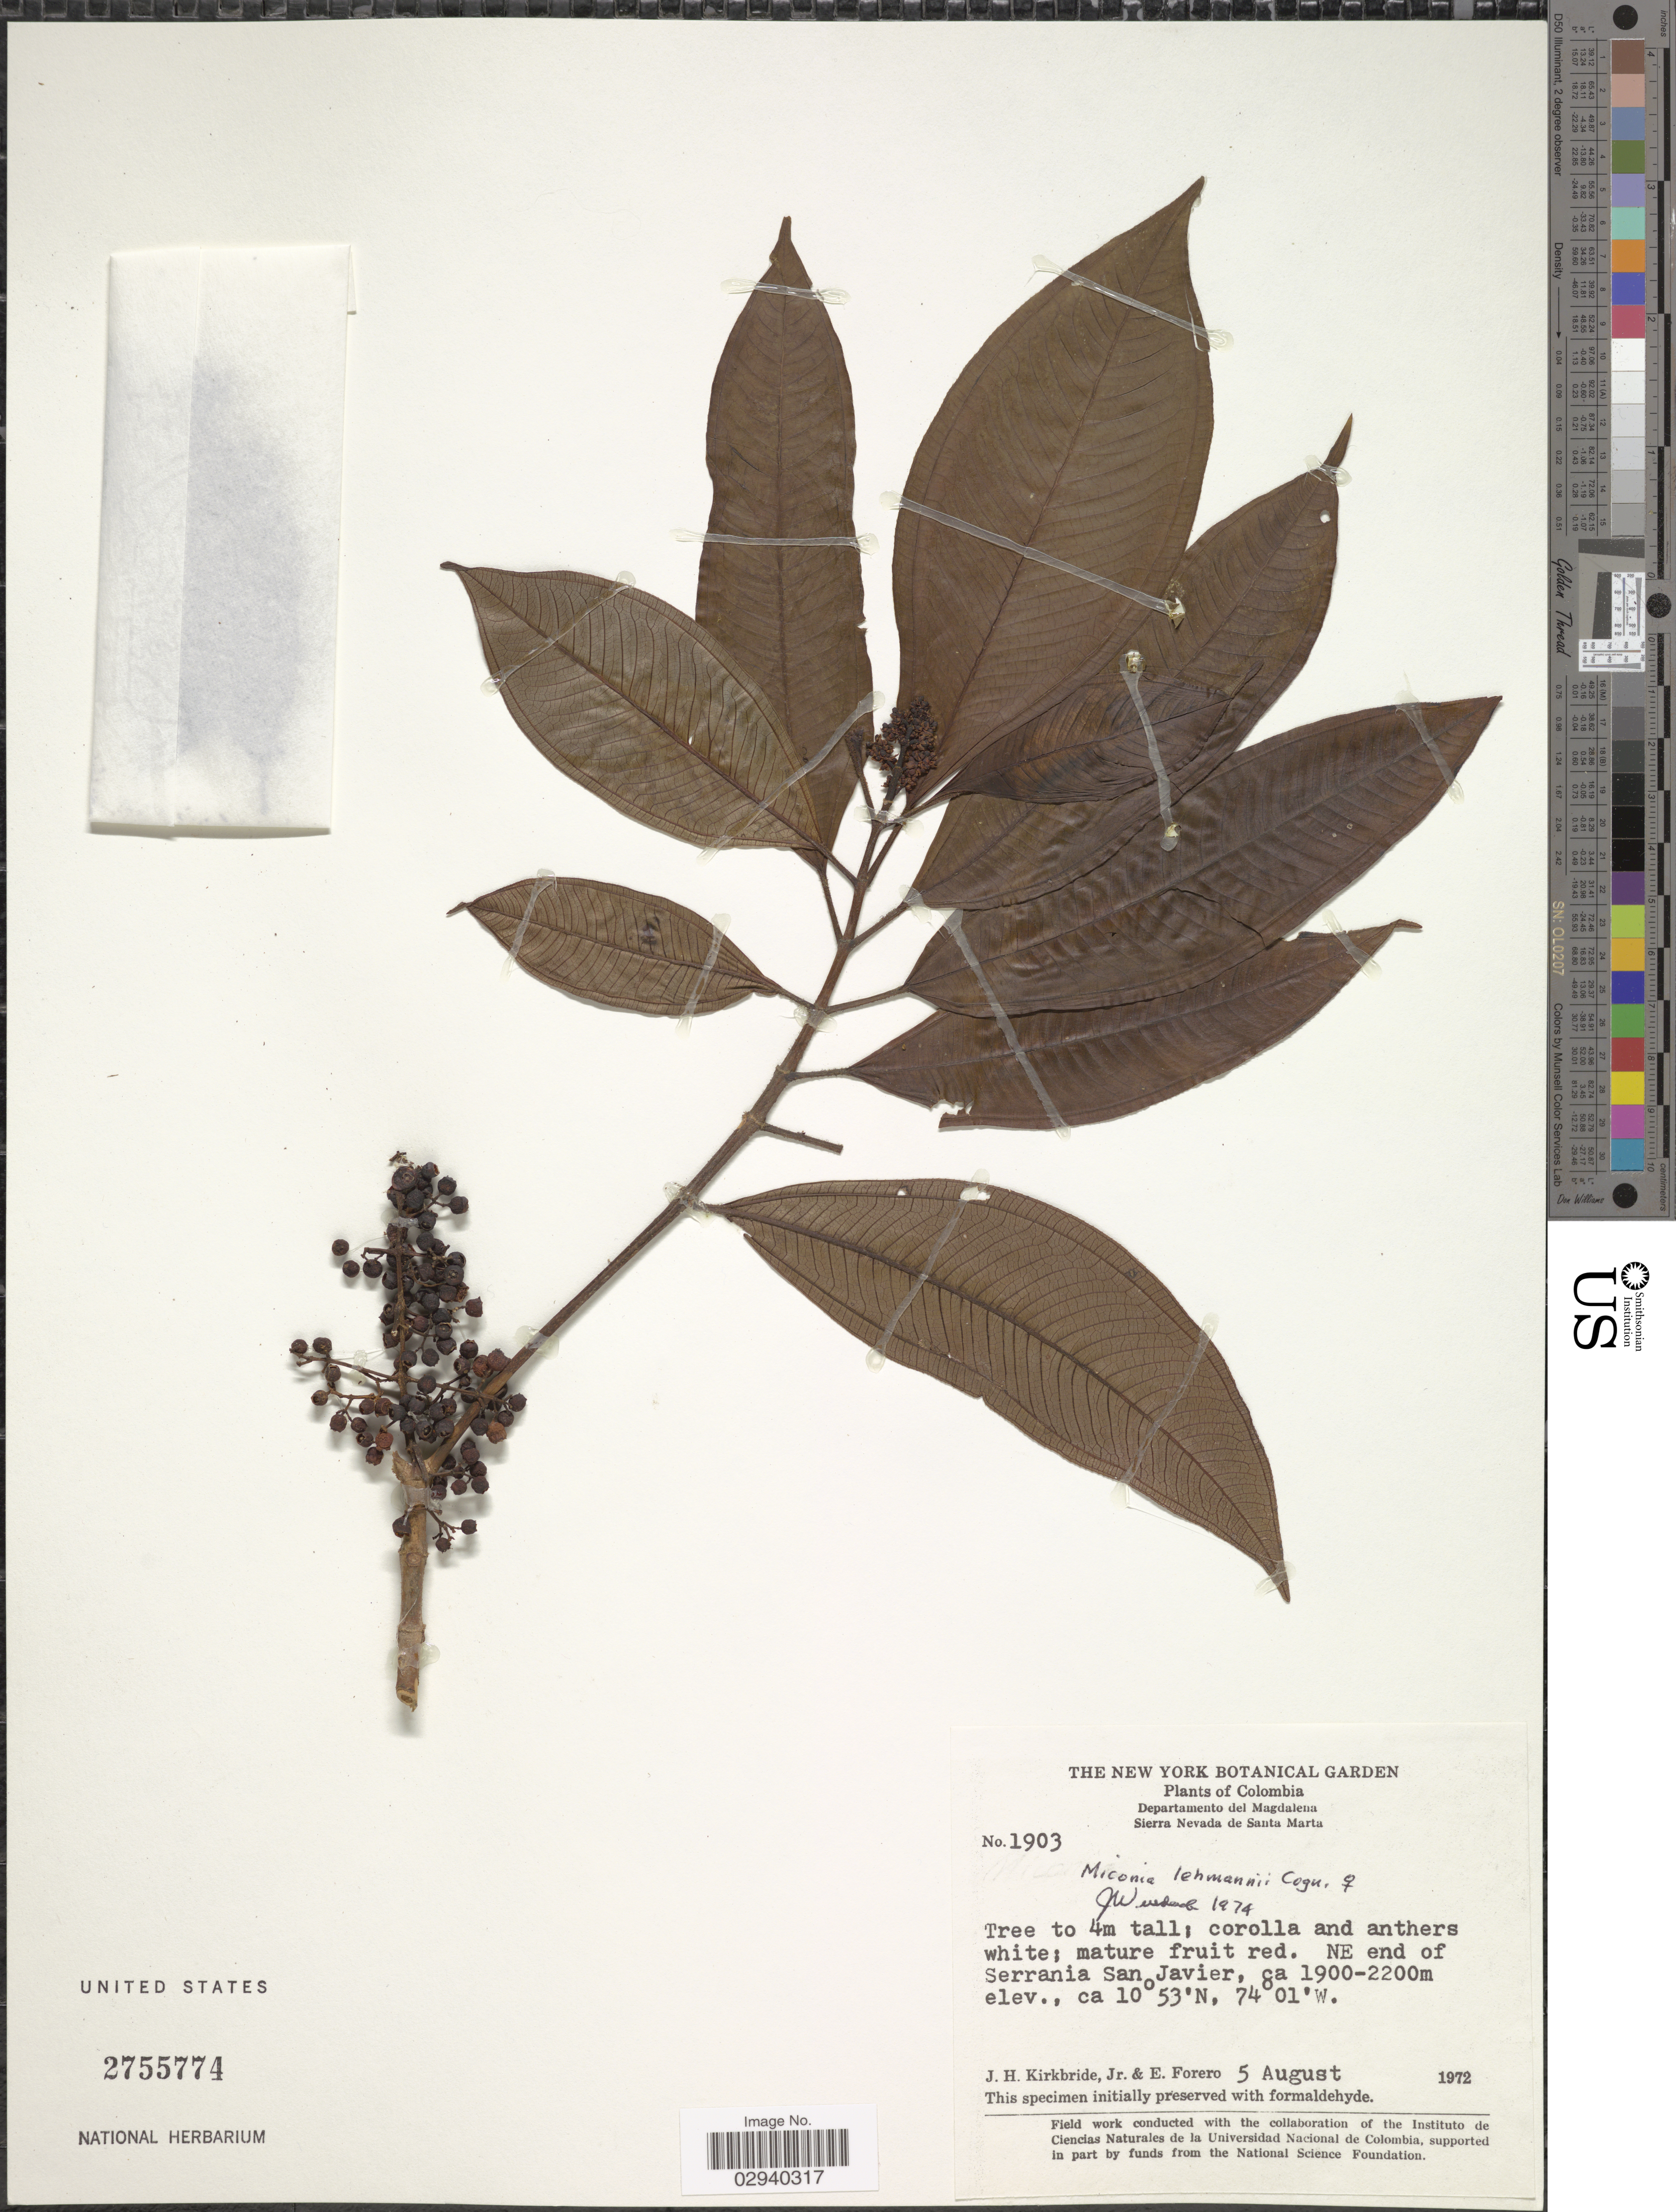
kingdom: Plantae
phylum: Tracheophyta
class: Magnoliopsida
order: Myrtales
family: Melastomataceae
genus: Miconia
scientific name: Miconia lehmannii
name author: Cogn.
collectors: J. H. Kirkbride & E. Forero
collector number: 1903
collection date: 1972-08-05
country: Colombia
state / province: Magdalena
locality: Departamento del Magdalena. Sierra Nevada de Santa Marta. NE end of Serrania San Javier.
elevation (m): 1900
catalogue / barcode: US 2755774